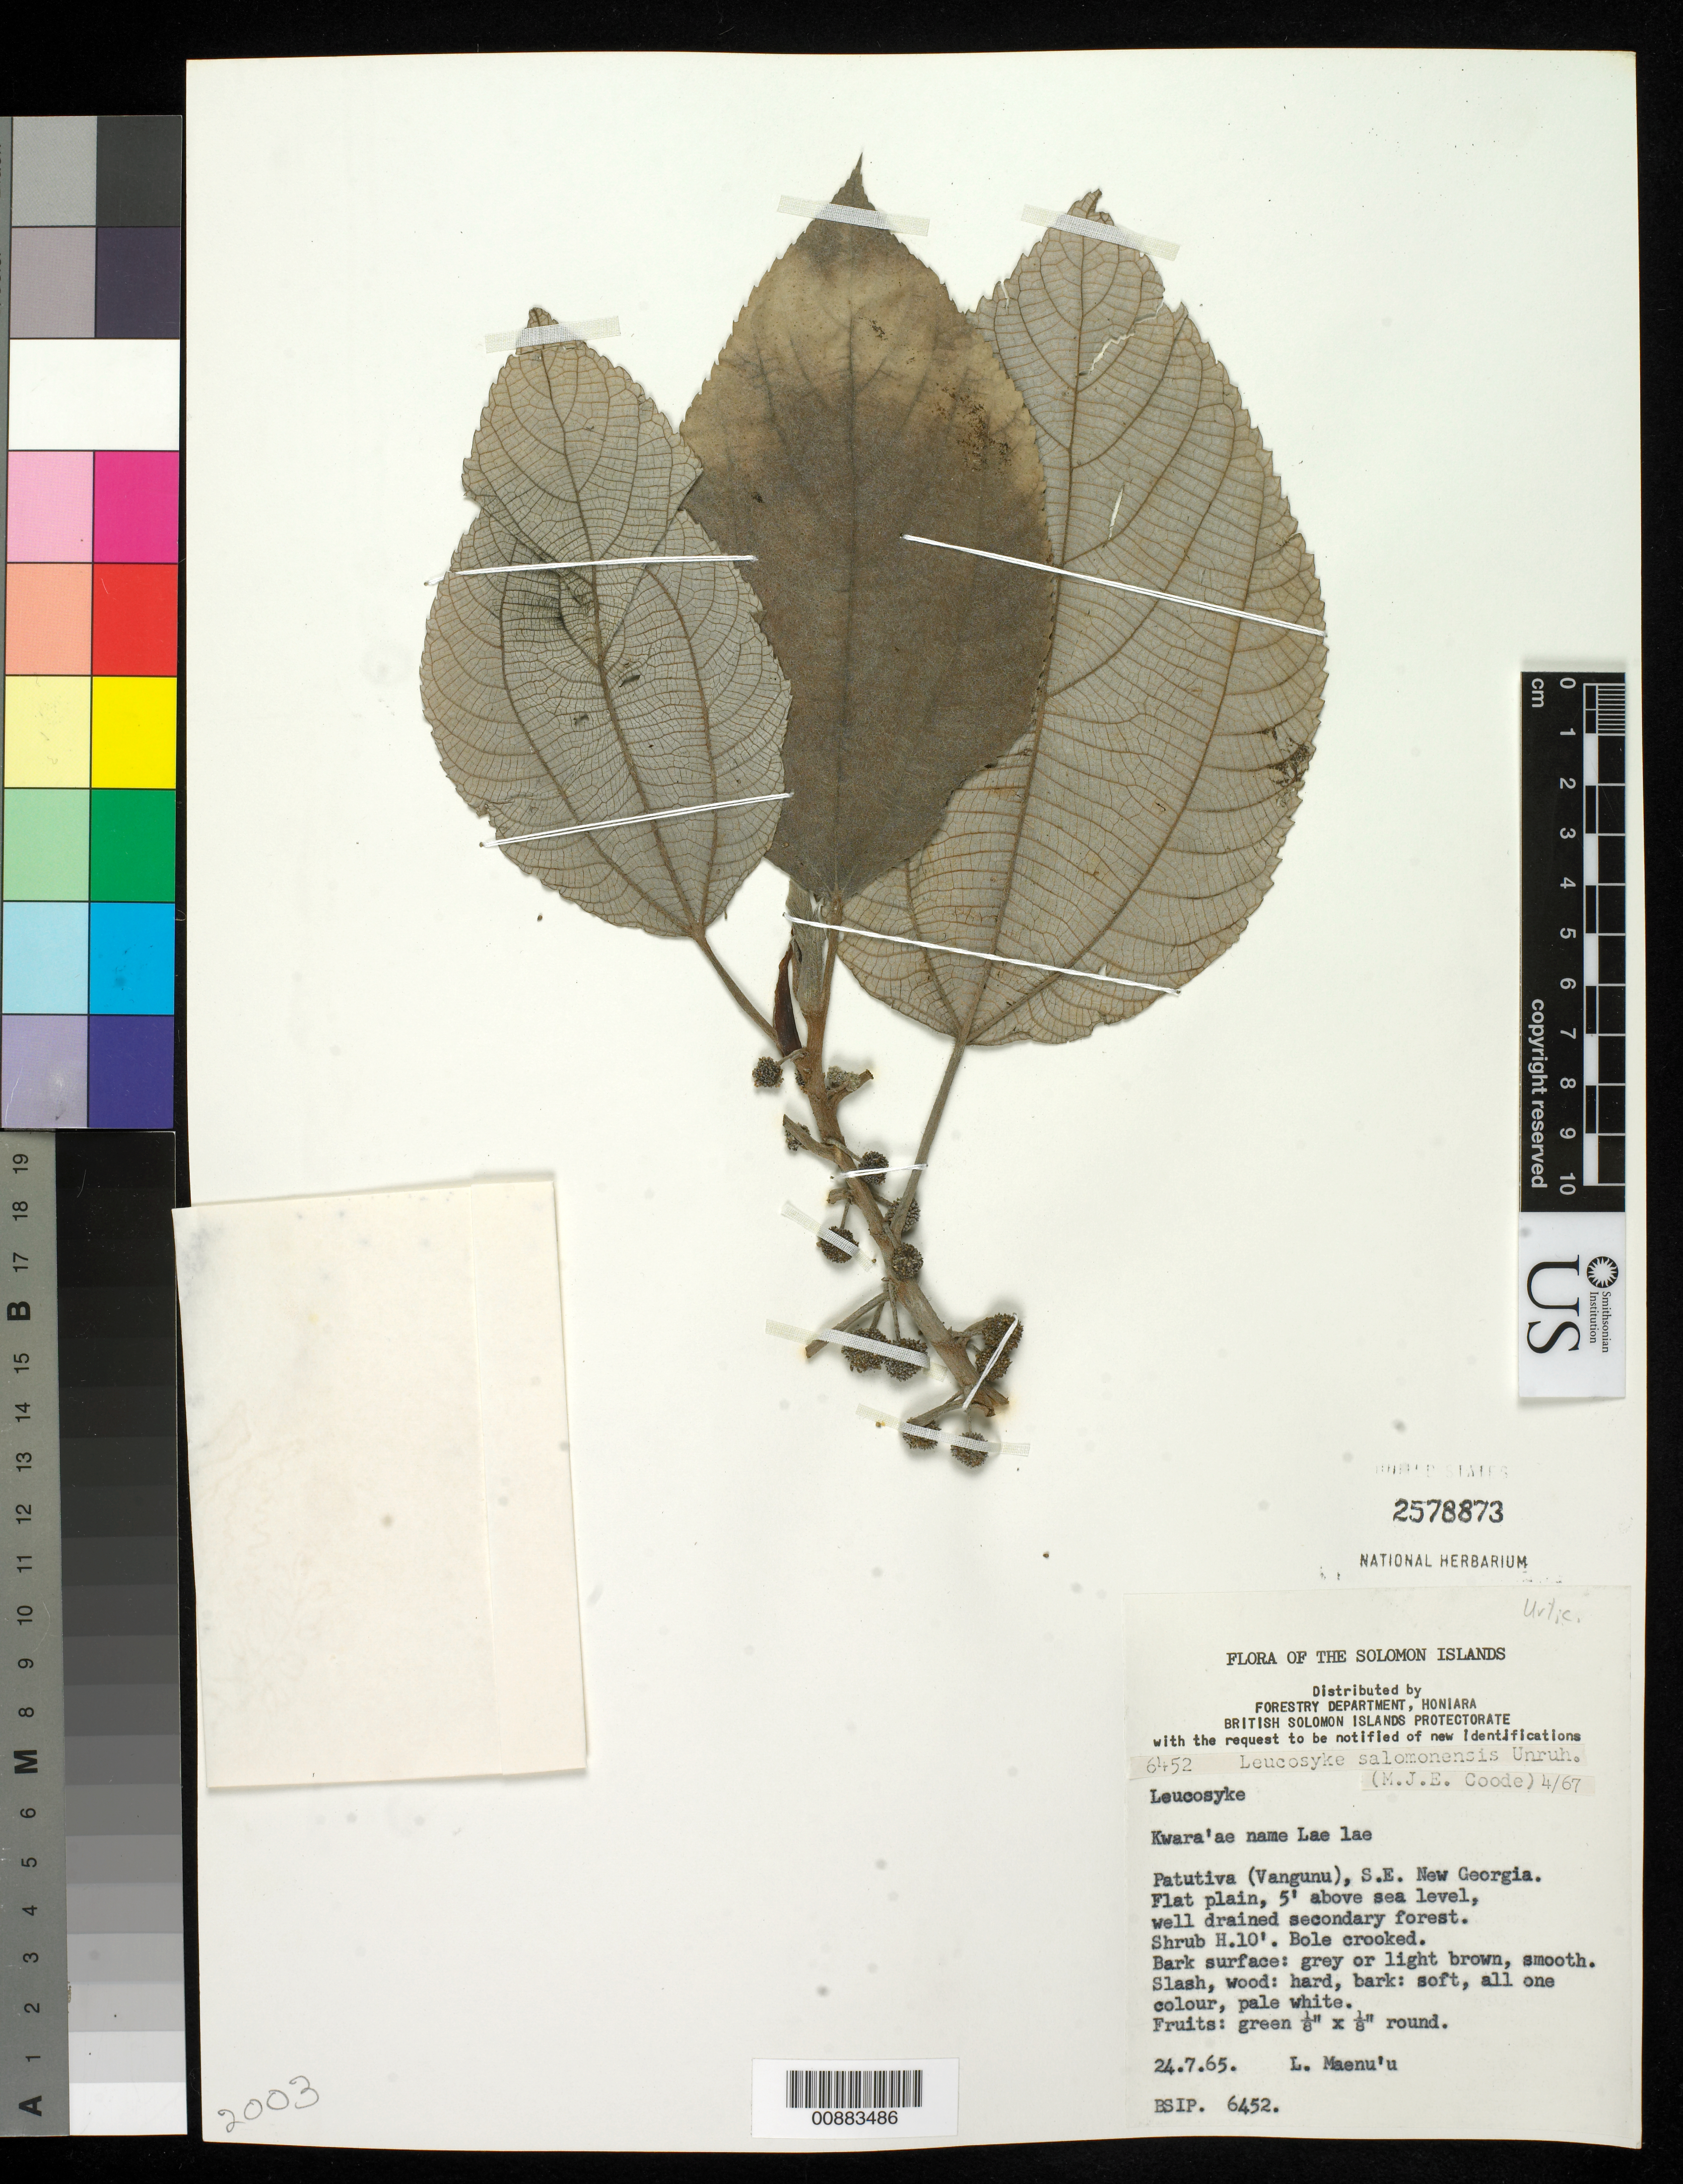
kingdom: Plantae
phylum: Tracheophyta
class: Magnoliopsida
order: Rosales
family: Urticaceae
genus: Leucosyke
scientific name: Leucosyke salomonensis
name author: Unruh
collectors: L. Maenu'u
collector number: BSIP 6425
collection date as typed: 24 Jul 1965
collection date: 1965-07-24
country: Solomon Islands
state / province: Western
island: Vangunu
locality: Patutiva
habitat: flat plain, well drained secondary forest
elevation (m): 2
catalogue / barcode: US 2578873